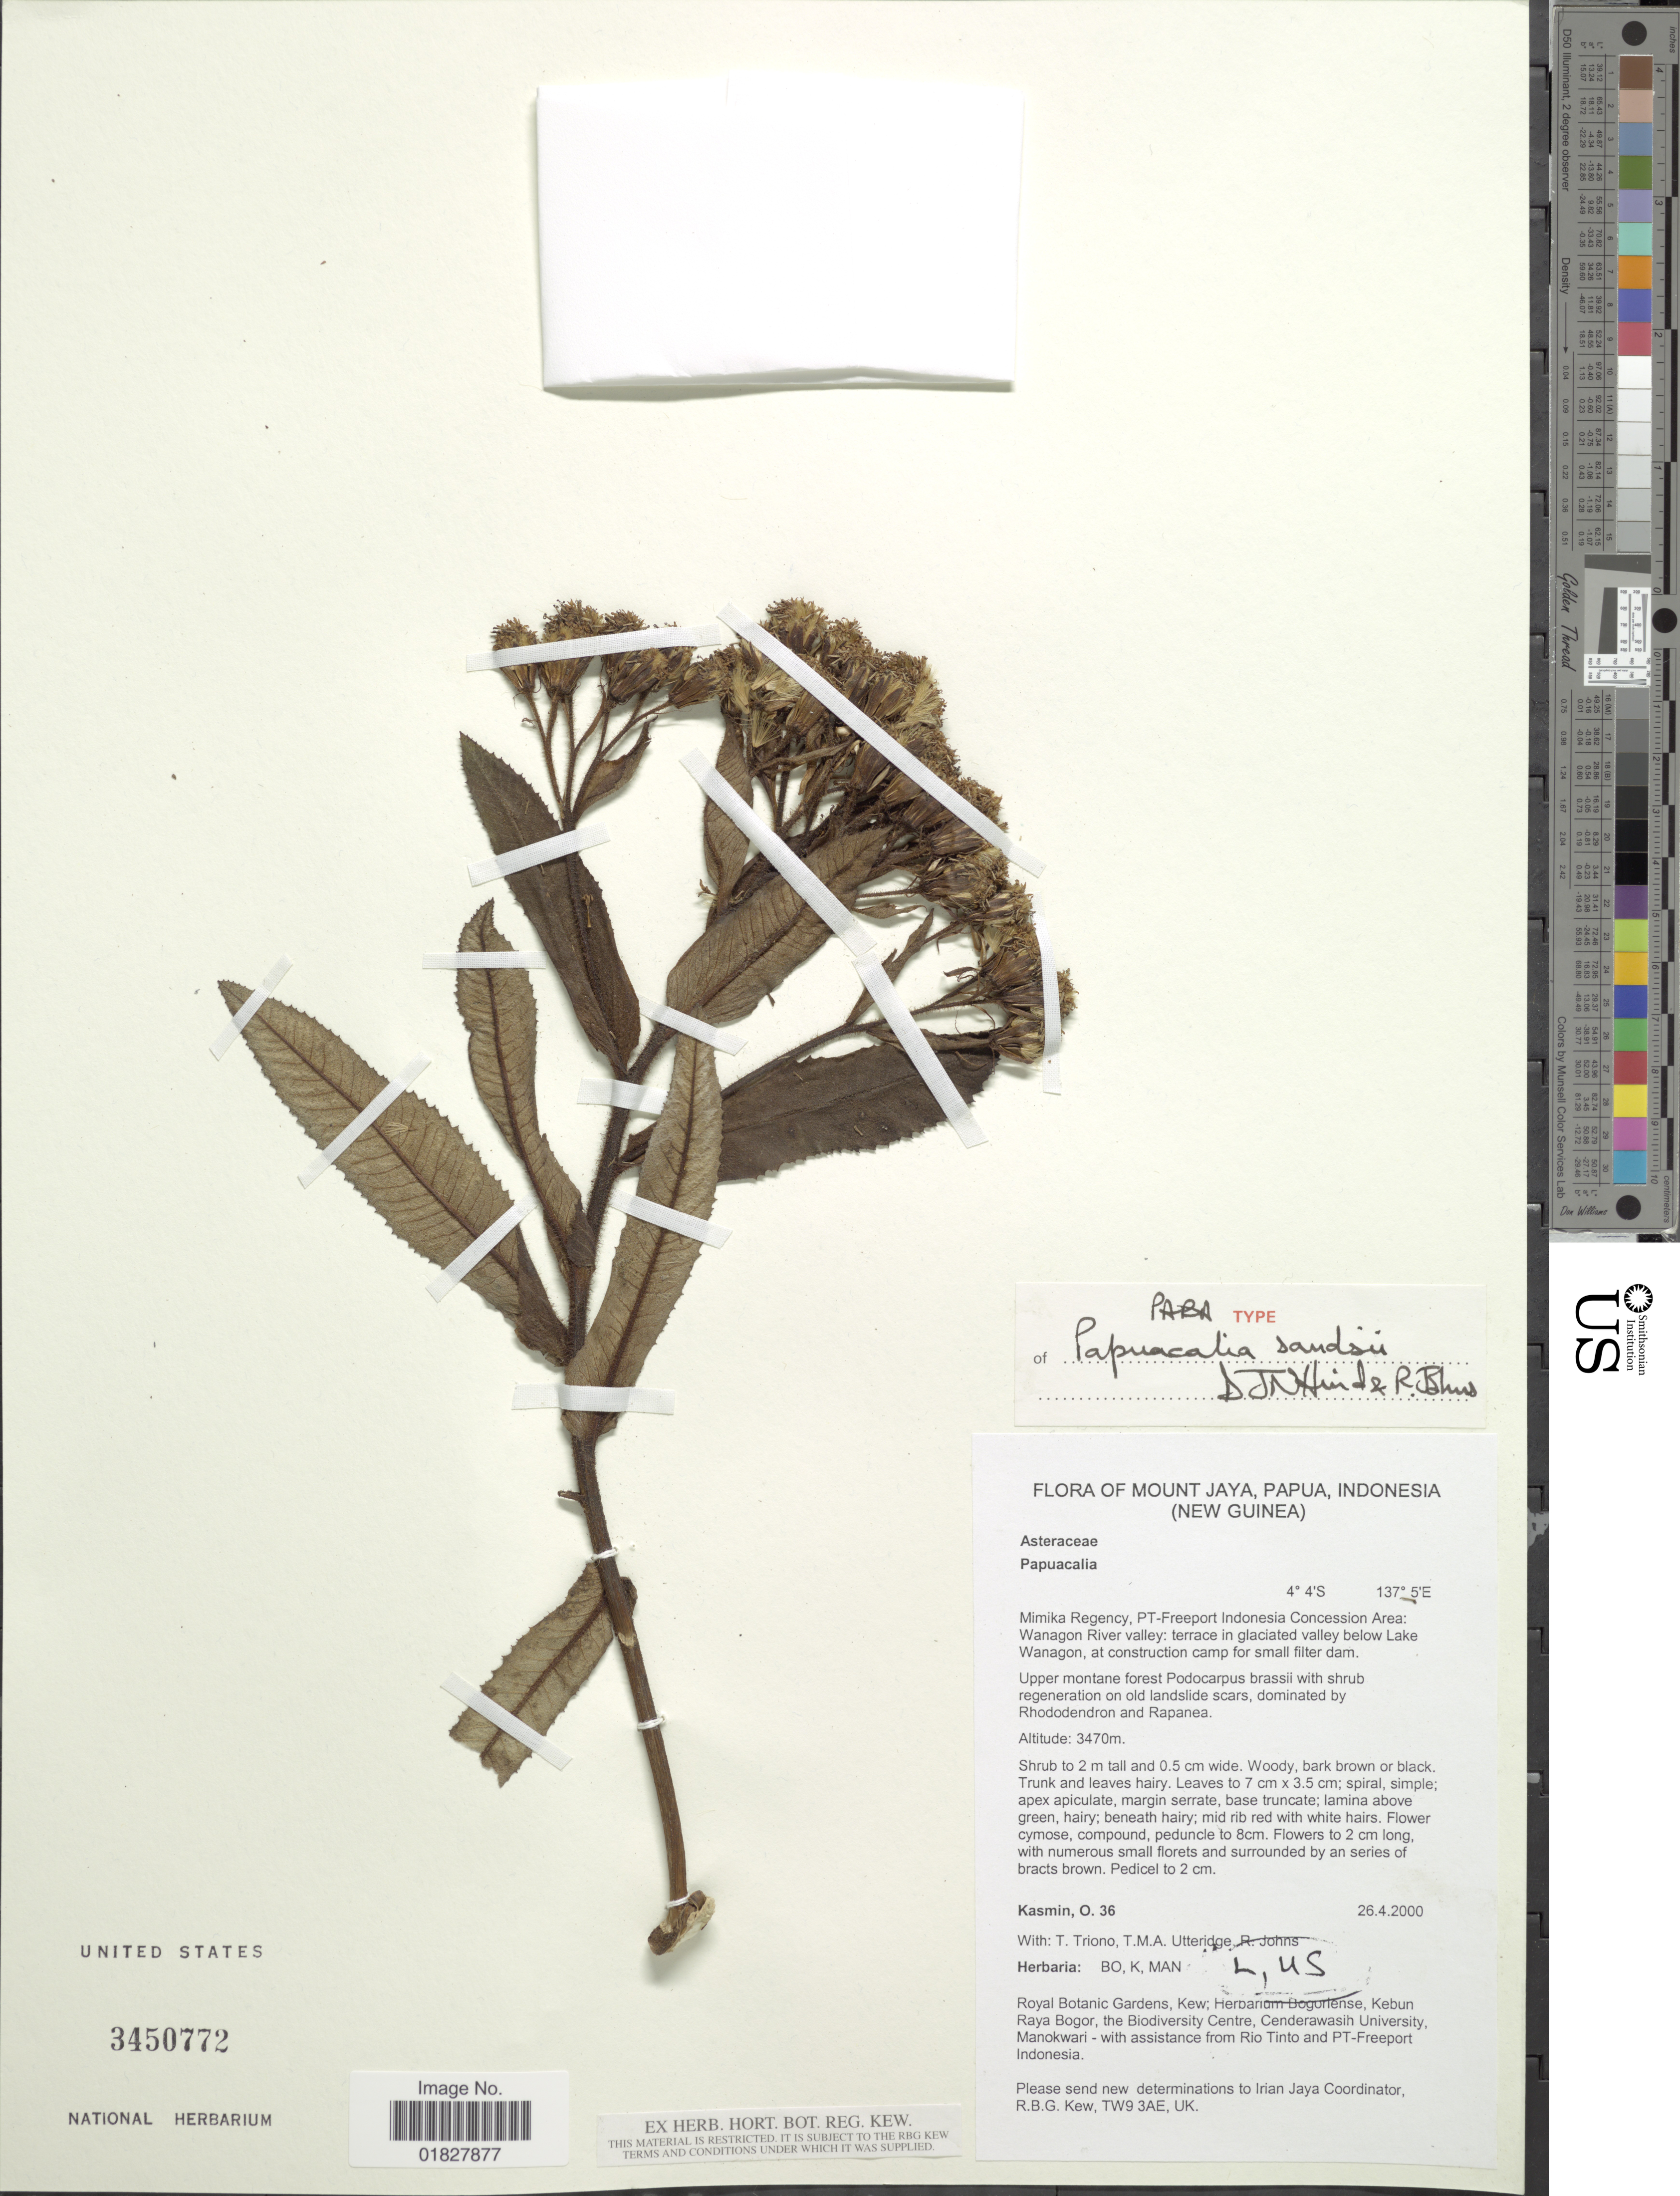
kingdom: Plantae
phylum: Tracheophyta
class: Magnoliopsida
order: Asterales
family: Asteraceae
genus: Papuacalia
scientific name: Papuacalia sandsii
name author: D.J.N. Hind & R.J. Johns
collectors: O. Kasmin, T. Triono, T. M. A. Utteridge & R. Johns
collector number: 36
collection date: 2000-04-26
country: Indonesia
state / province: Papua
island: New Guinea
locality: Mount Jaya (New Guinea), Mimika Regency, PT-Freeport Indonesia Concession Area, Wanagon River Valley, below Lake Wanagon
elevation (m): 3470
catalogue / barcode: US 3450772